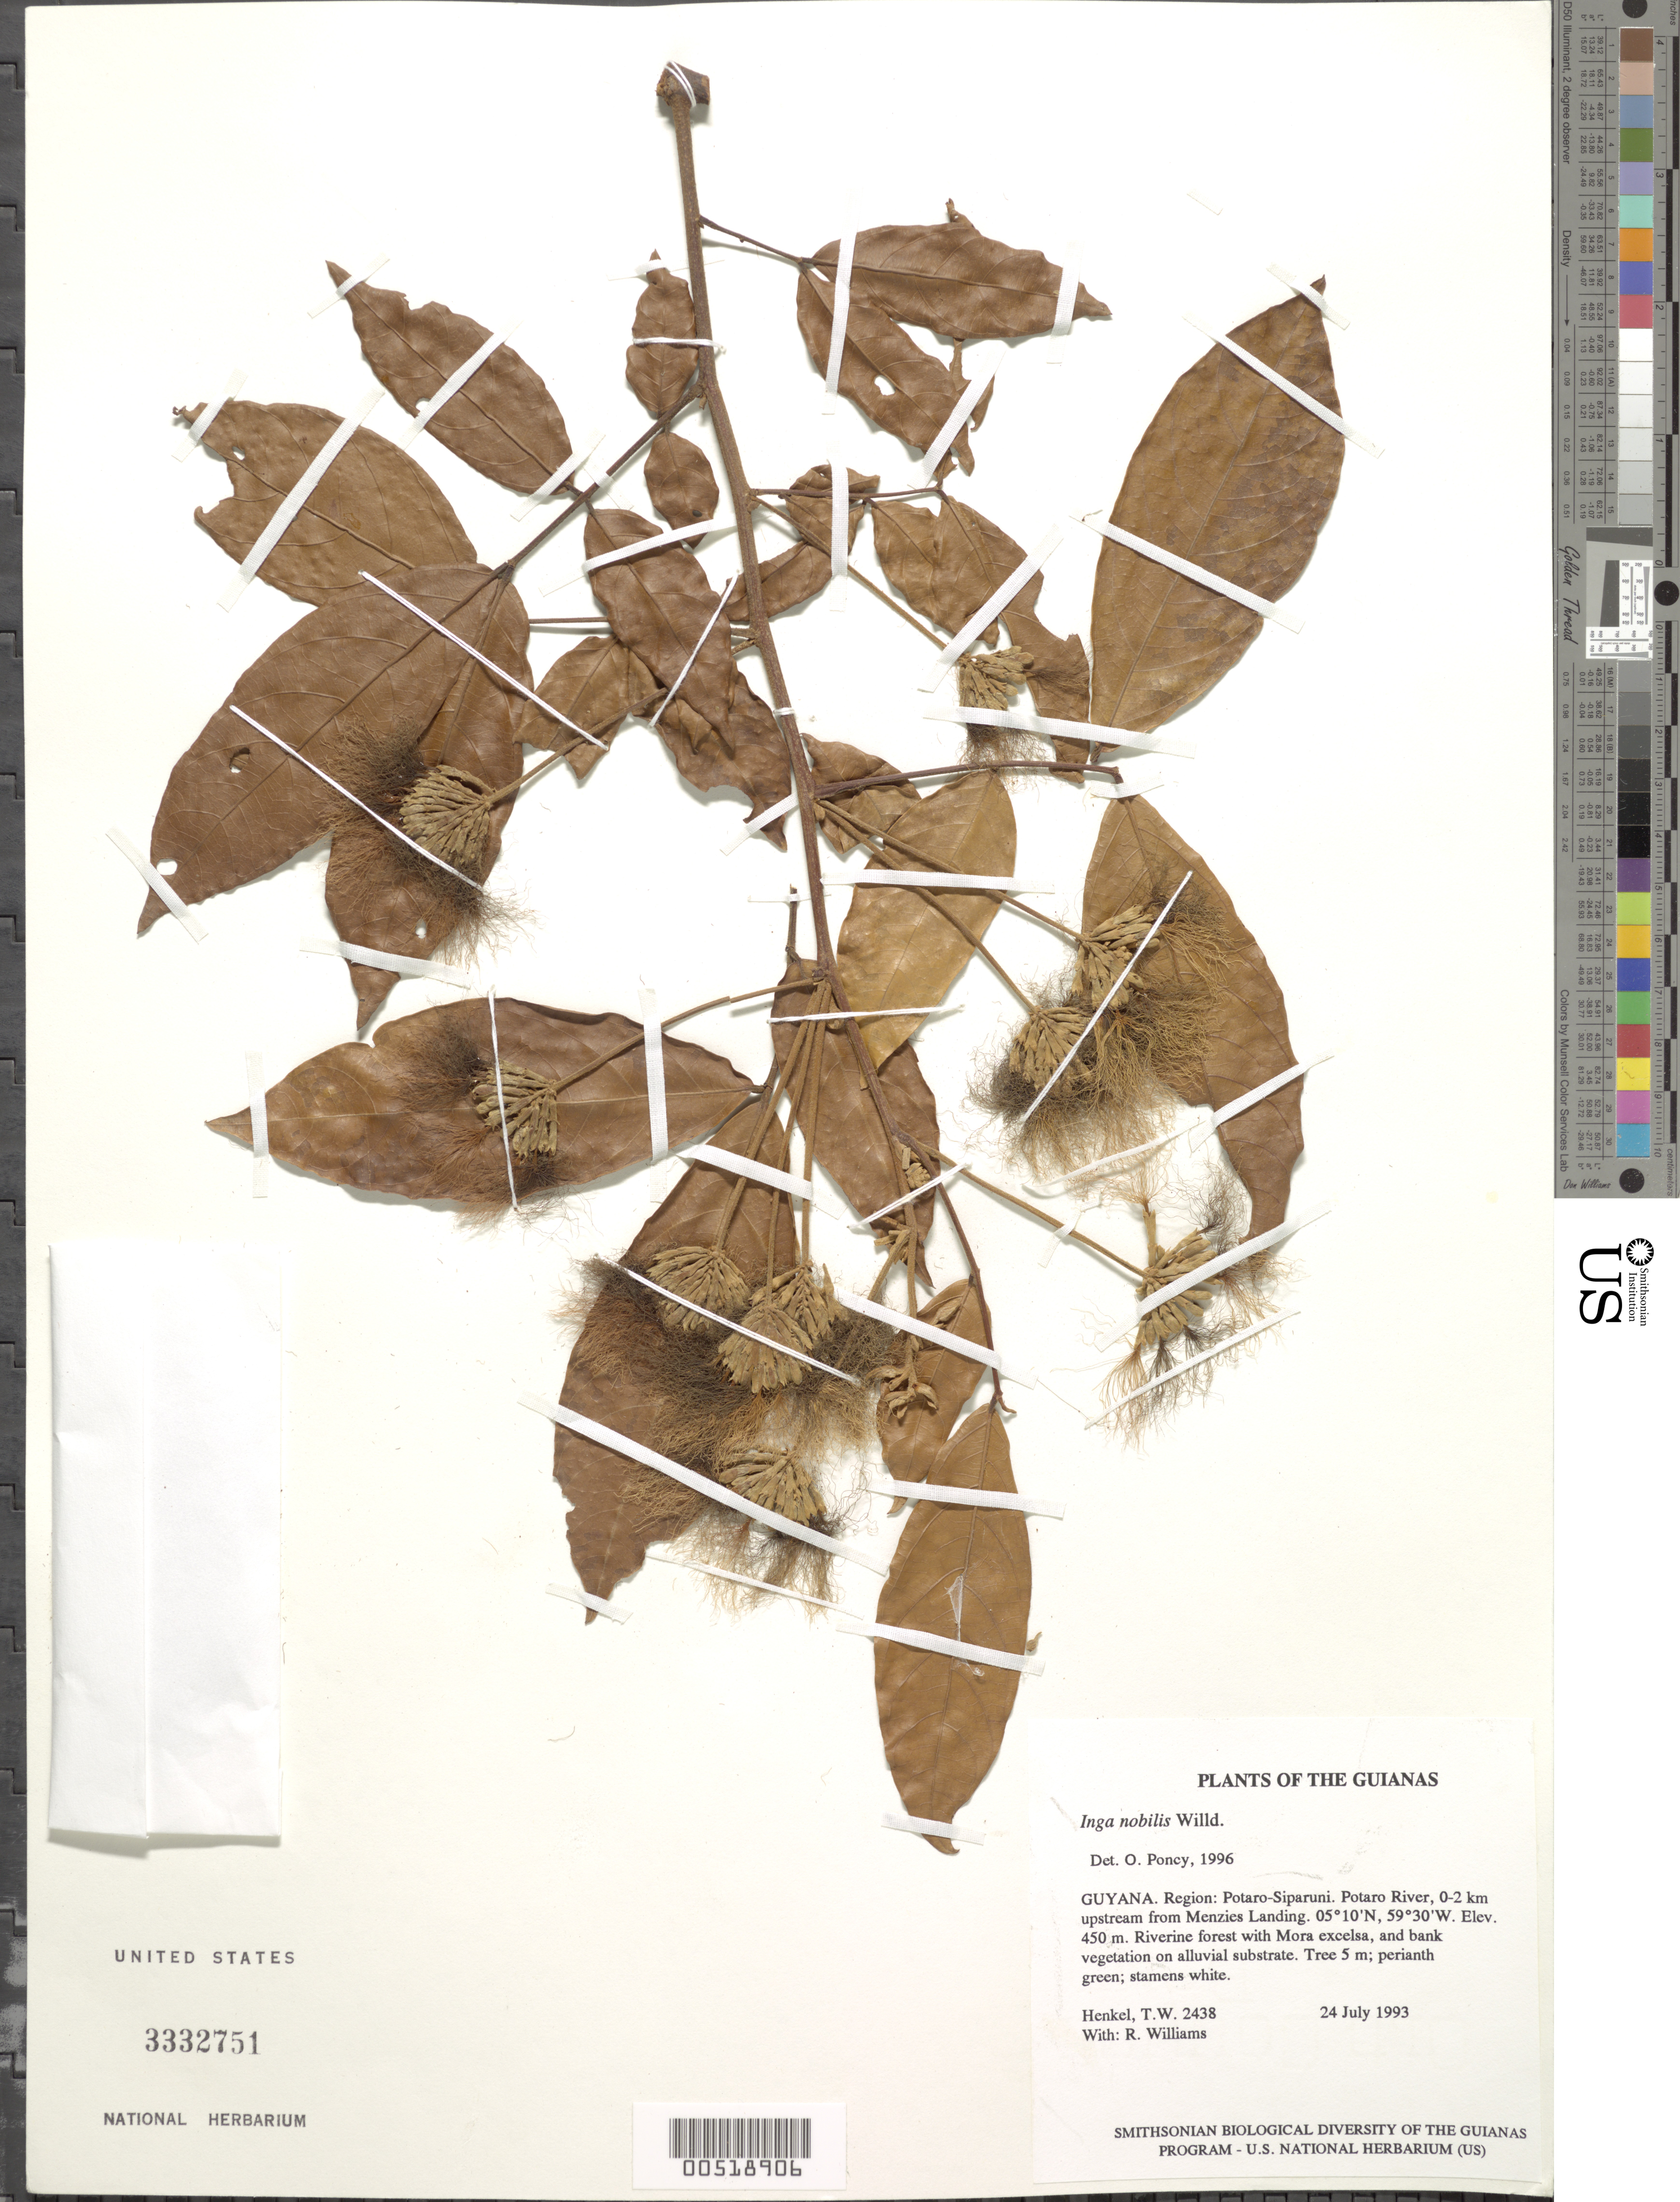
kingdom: Plantae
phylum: Tracheophyta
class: Magnoliopsida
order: Fabales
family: Fabaceae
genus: Inga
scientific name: Inga nobilis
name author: Willd.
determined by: Poncy, O.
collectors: T. Henkel & R. Williams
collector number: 2438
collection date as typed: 24 July 1993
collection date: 1993-07-24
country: Guyana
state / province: Potaro-Siparuni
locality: Potaro River, 0-2 km upstream from Menzies Landing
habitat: Riverine forest with Mora excelsa, and bank vegetation on alluvial substrate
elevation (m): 450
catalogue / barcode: US 3332751